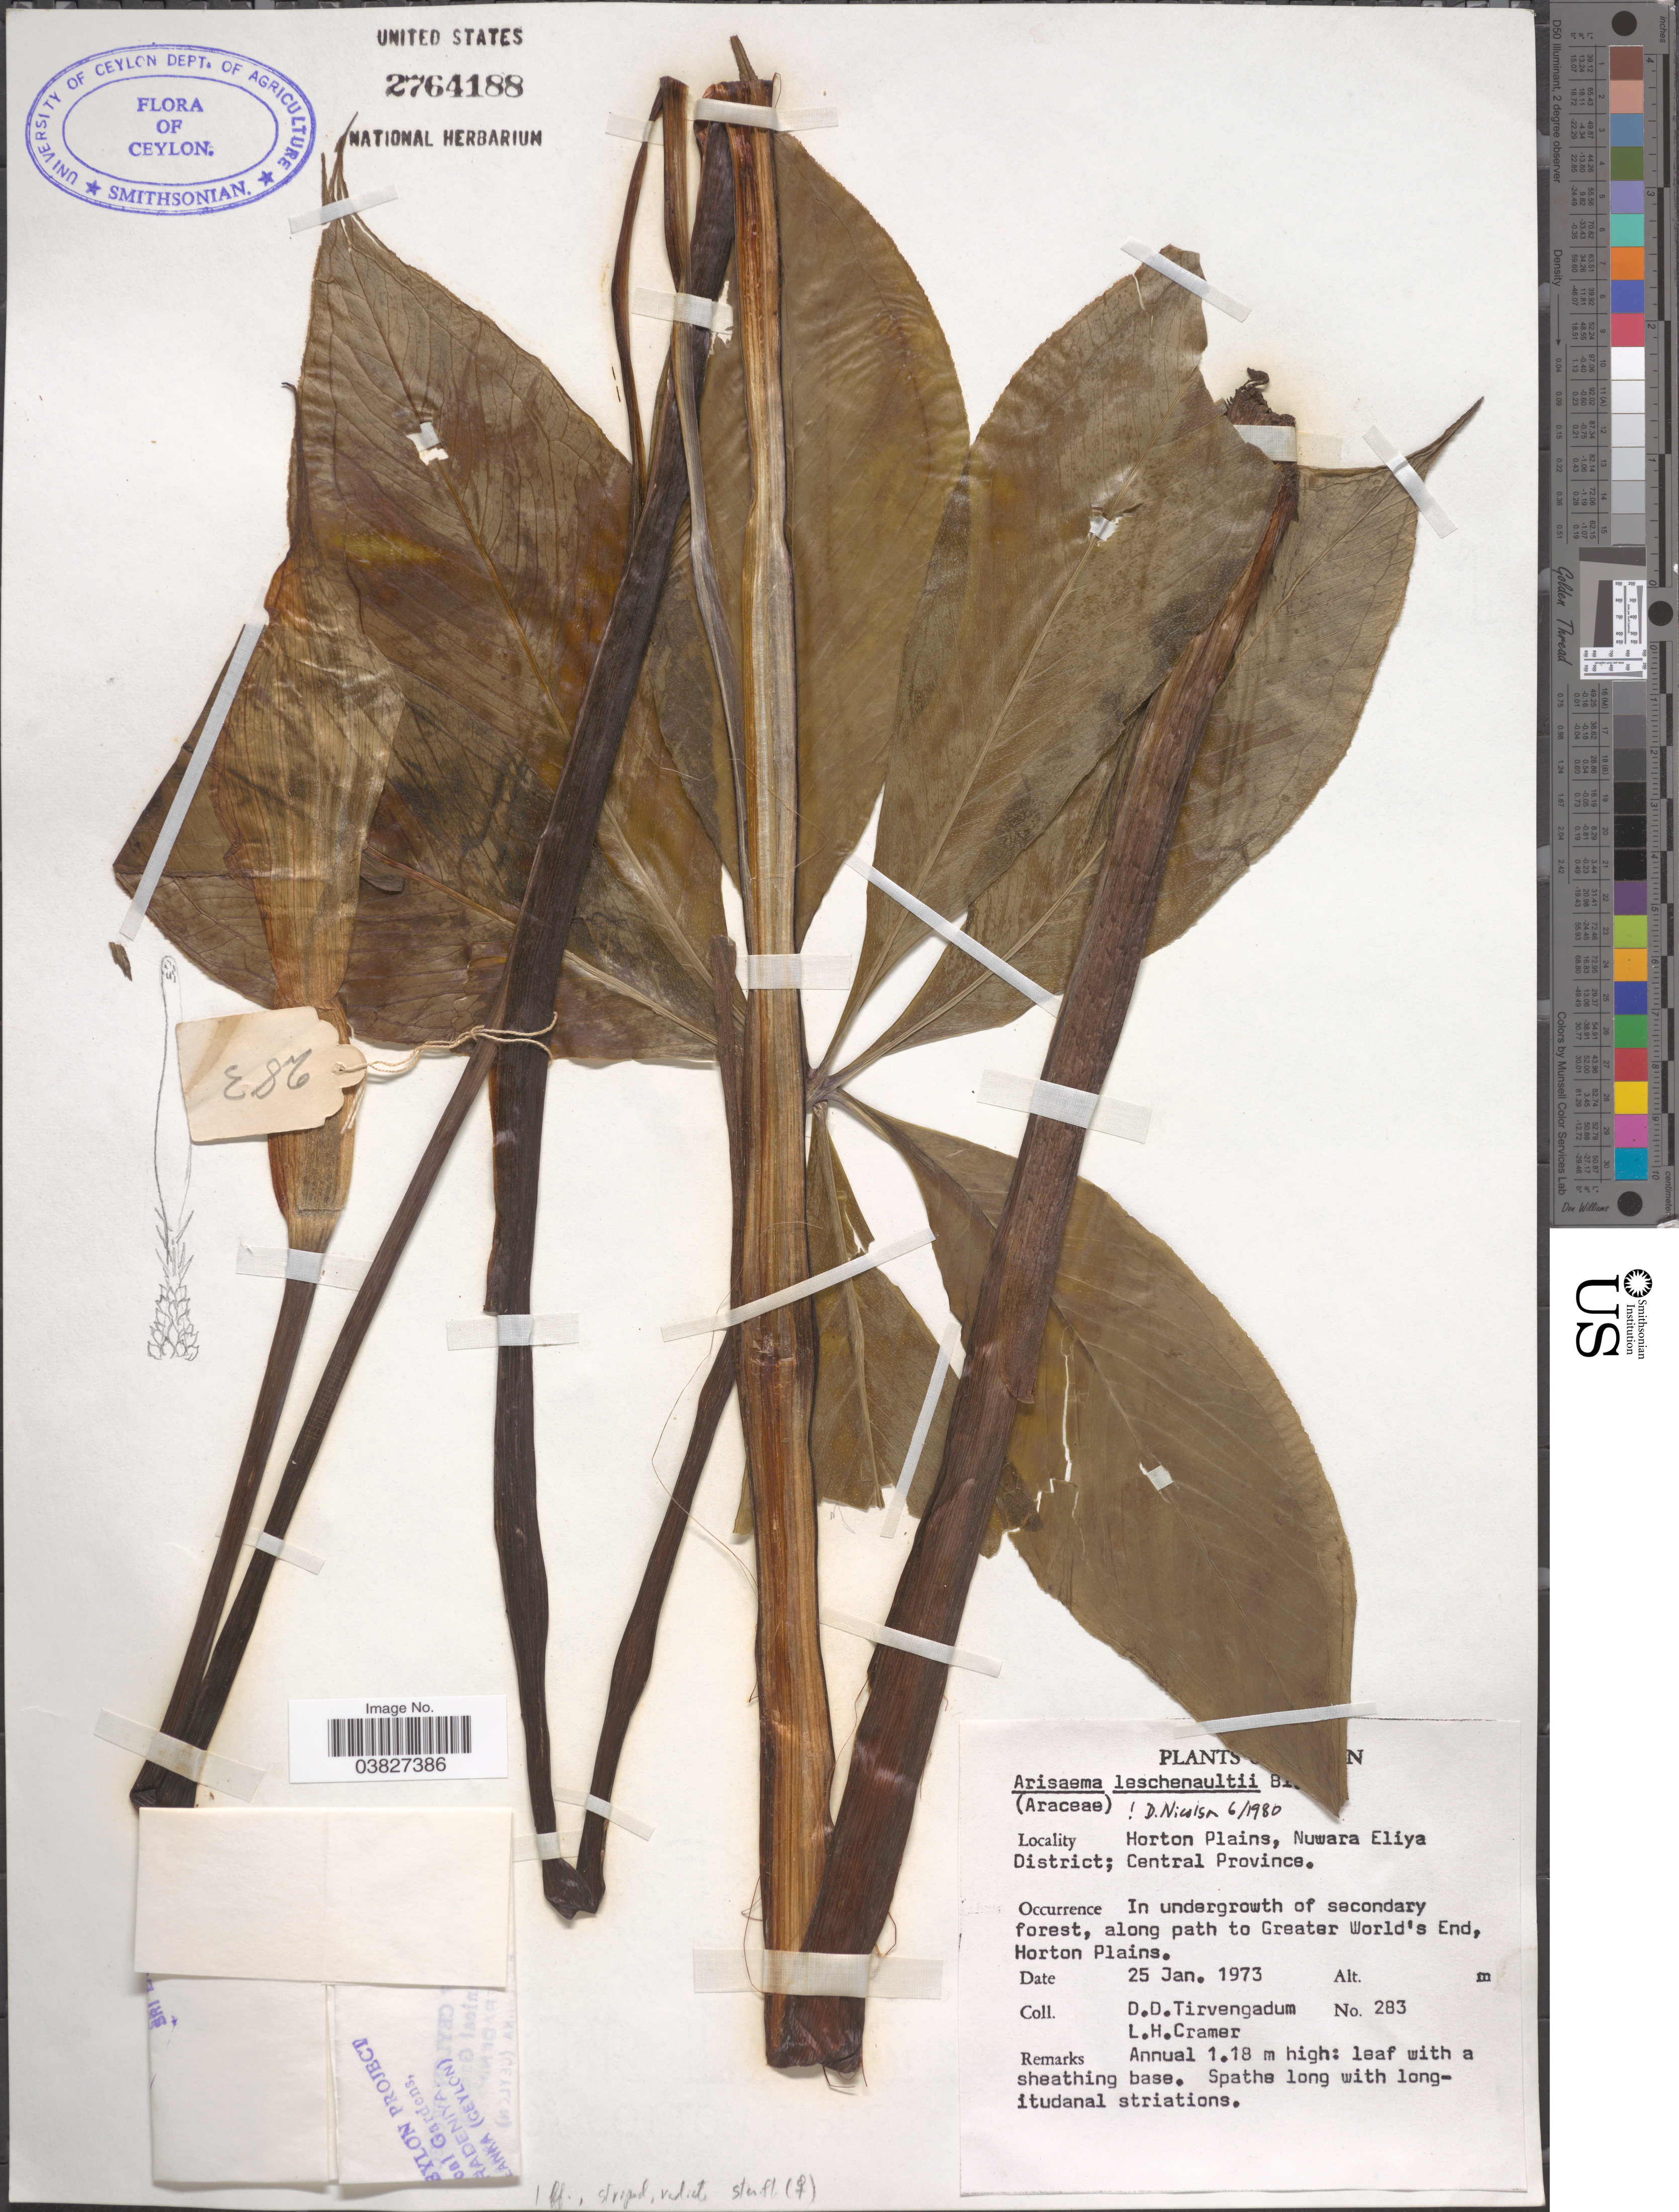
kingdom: Plantae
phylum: Tracheophyta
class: Liliopsida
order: Alismatales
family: Araceae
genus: Arisaema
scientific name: Arisaema leschenaultii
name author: Blume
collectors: D. Tirvengadum & L. H. Cramer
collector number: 283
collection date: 1973-01-25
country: Sri Lanka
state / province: Central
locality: Ceylon. Horton Plains, Nuwara Eliya District; Central Province. Along path to Greater World's End, Horton Plains.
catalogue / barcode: US 2764188